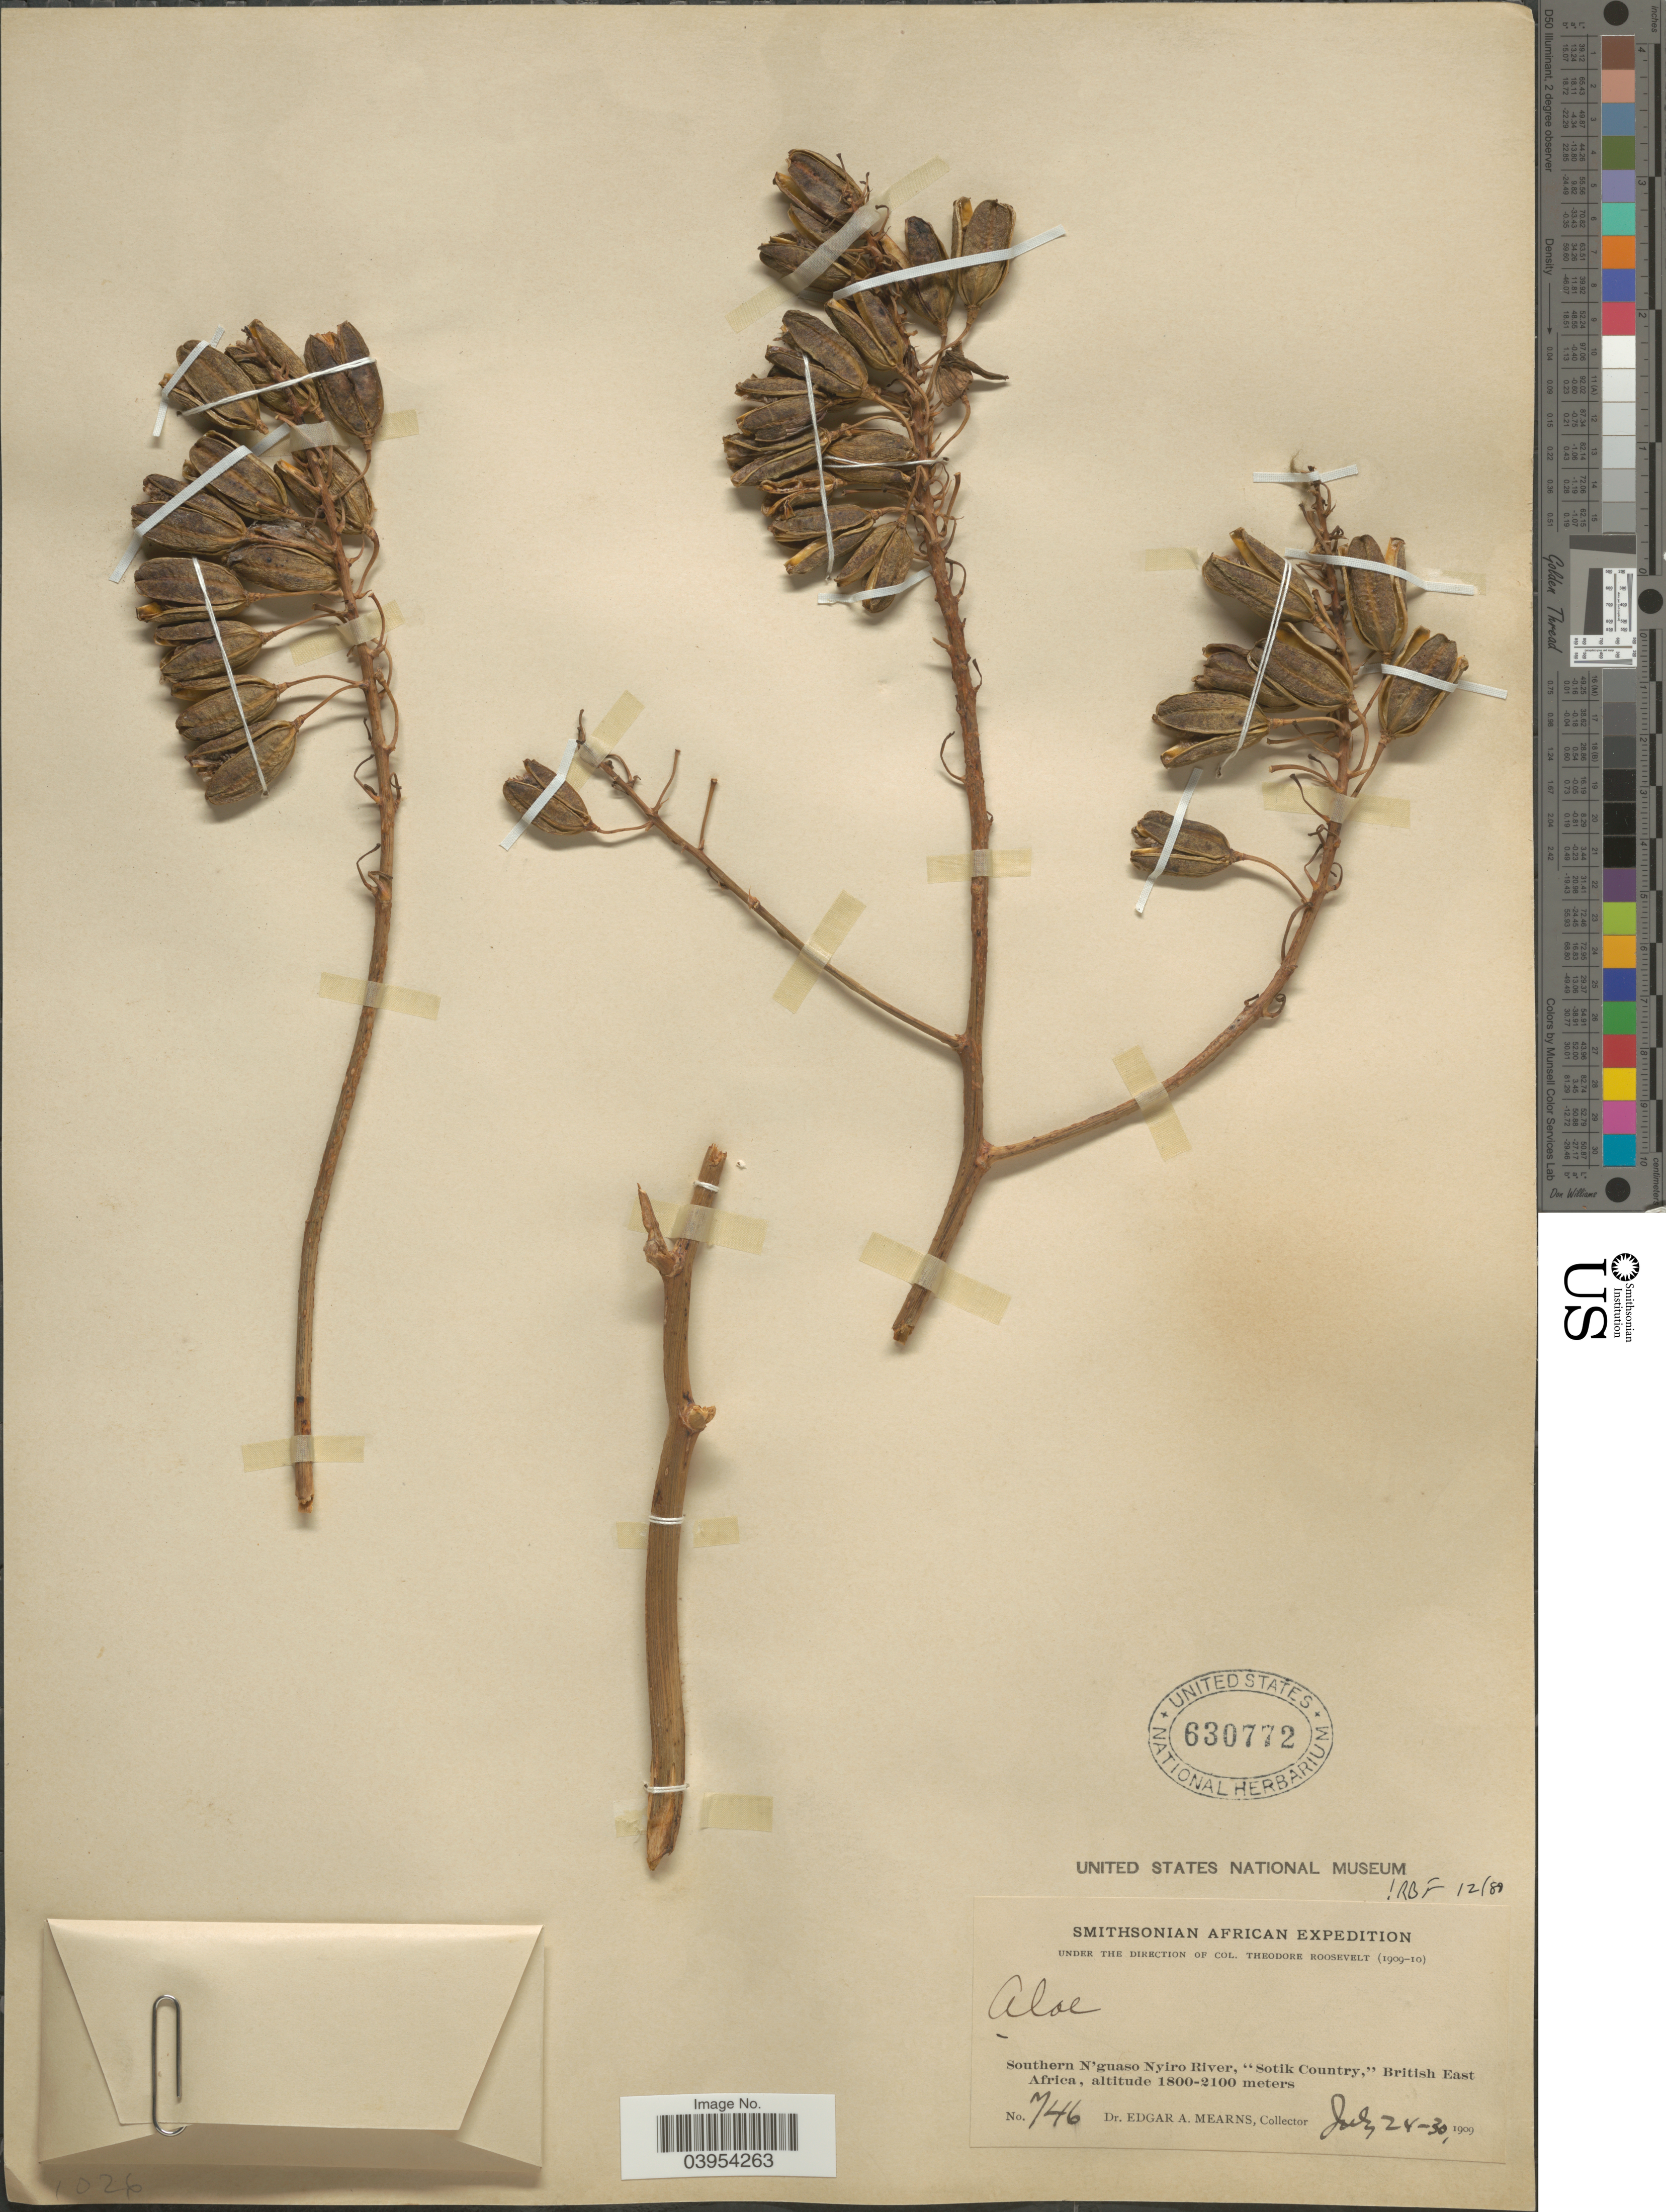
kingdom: Plantae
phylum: Tracheophyta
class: Liliopsida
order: Asparagales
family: Asphodelaceae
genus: Aloe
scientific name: Aloe sp.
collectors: E. A. Mearns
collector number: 746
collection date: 1909-07-24/1909-07-30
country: Kenya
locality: Southern N'guaso Nyiro River, "Sotik Country," British East Africa.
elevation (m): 1800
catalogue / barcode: US 630772